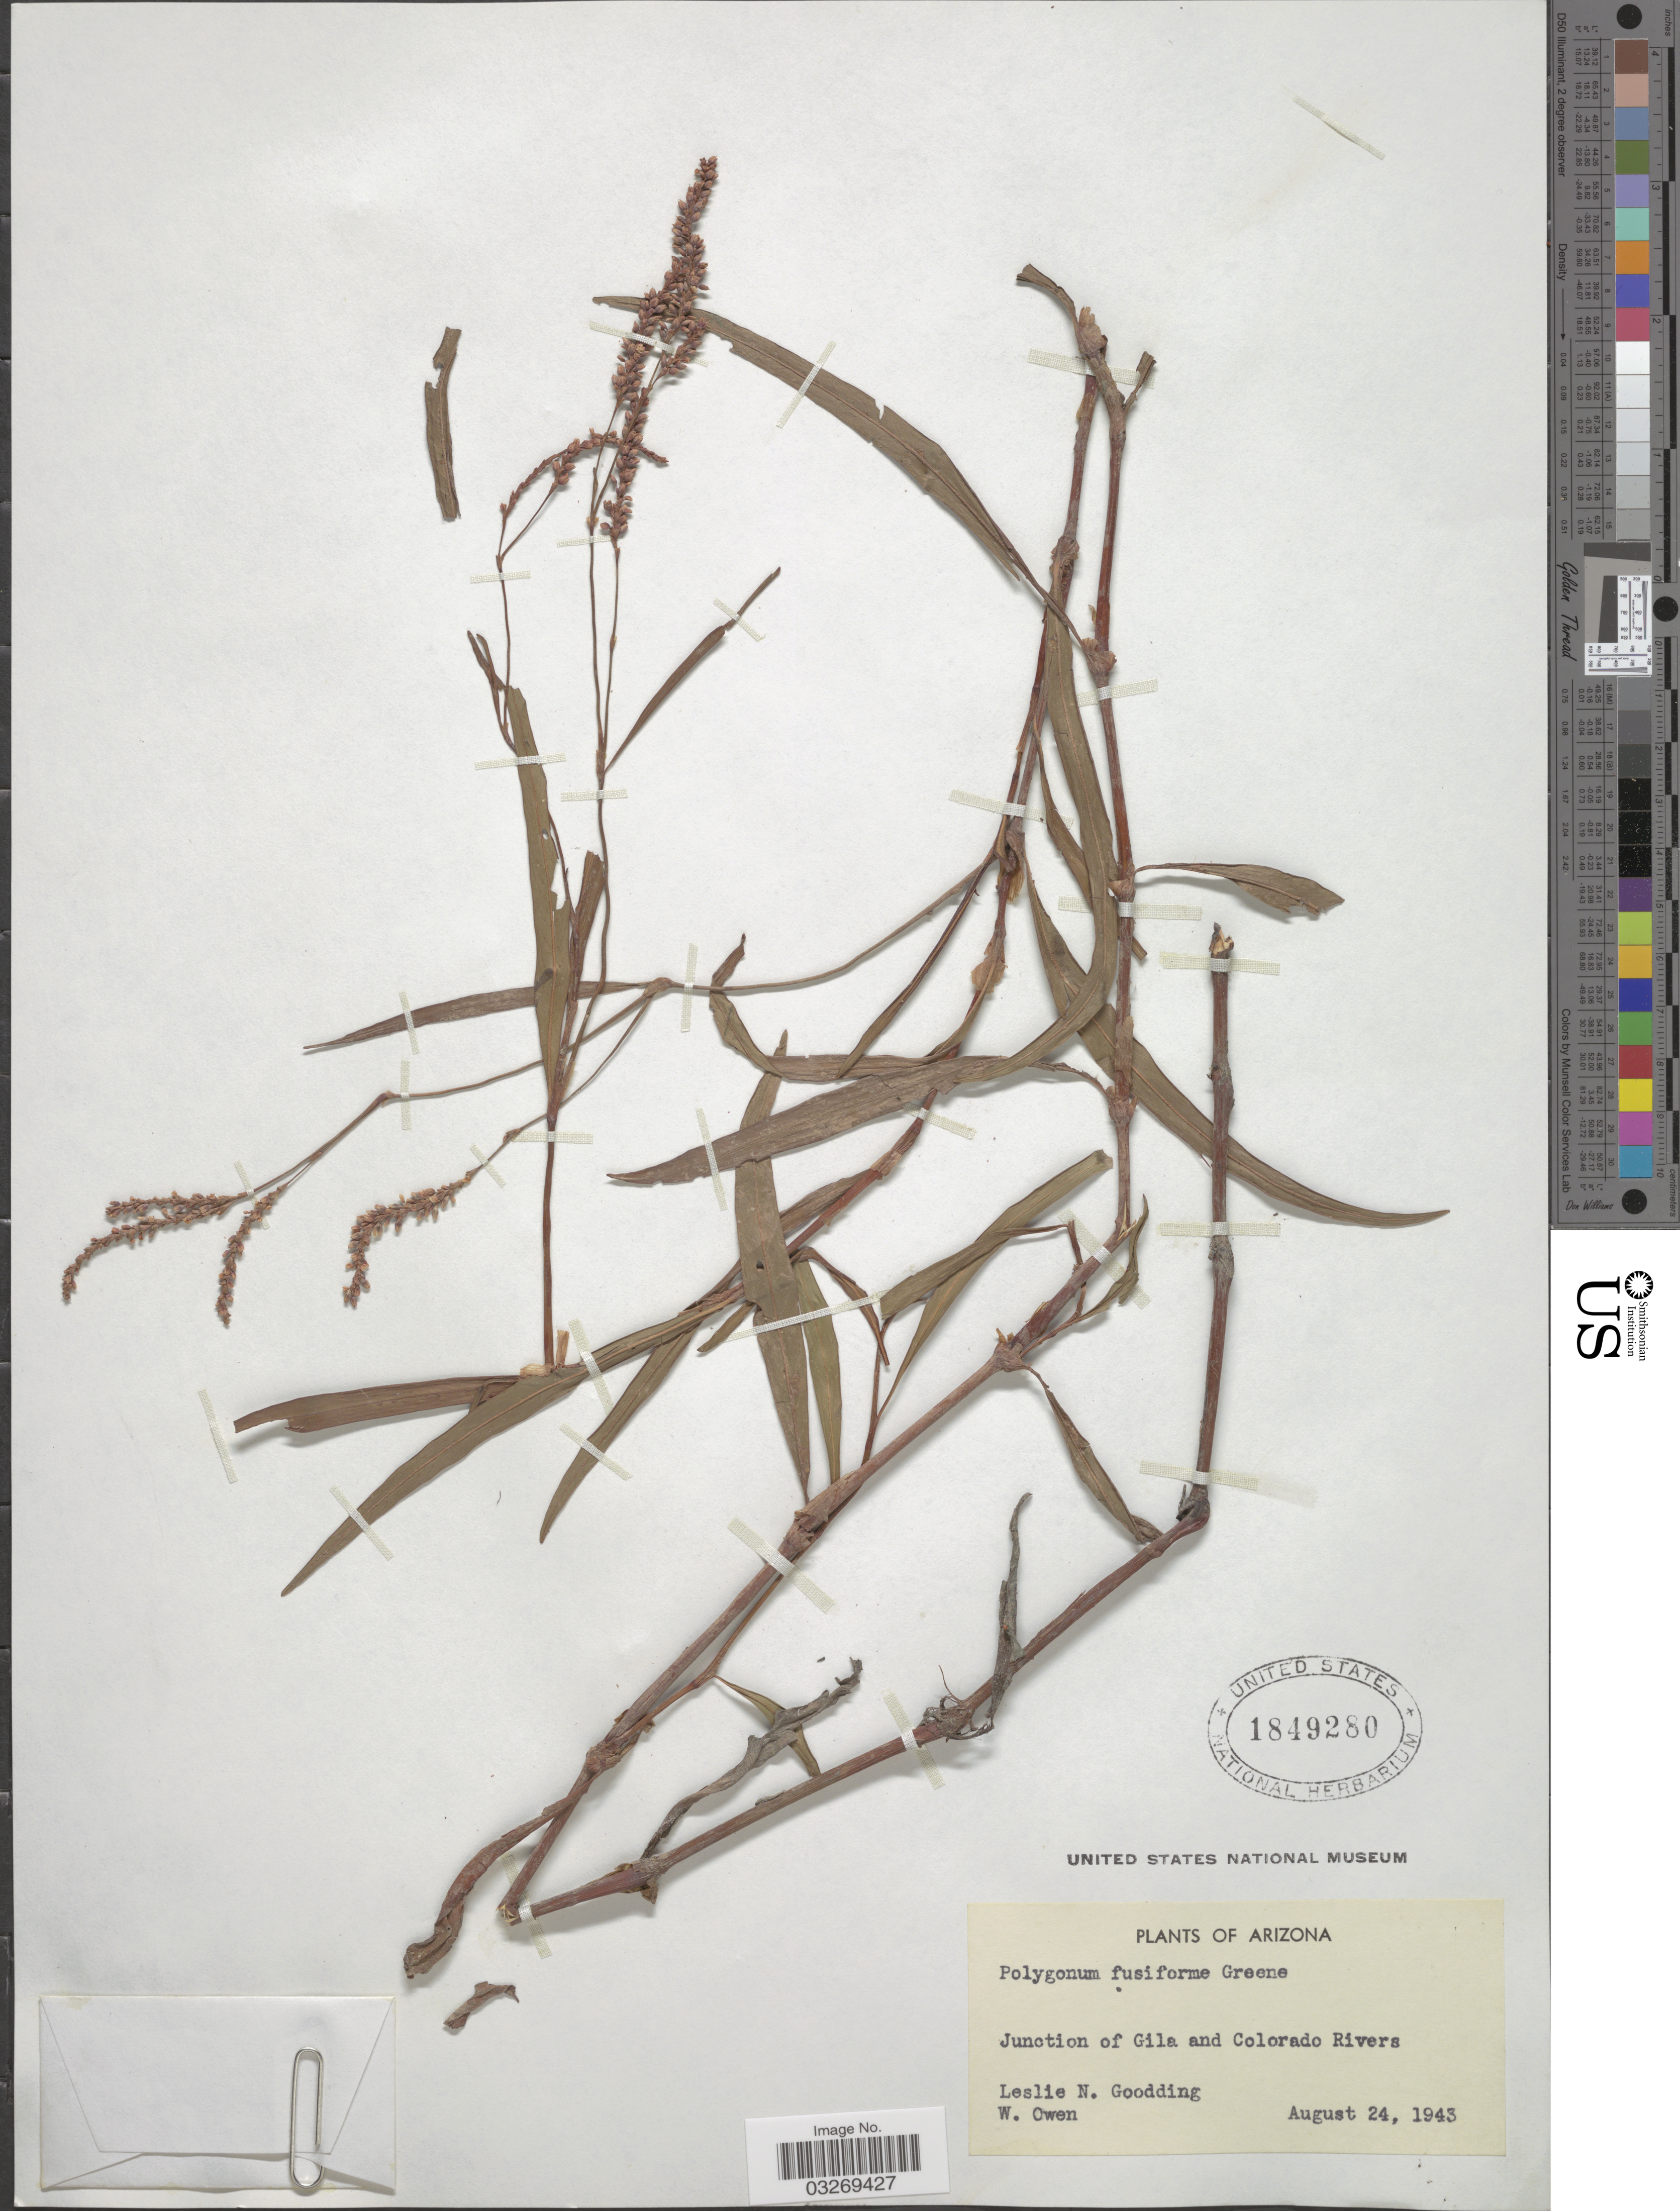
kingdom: Plantae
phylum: Tracheophyta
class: Magnoliopsida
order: Caryophyllales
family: Polygonaceae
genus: Persicaria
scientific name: Persicaria hydropiperoides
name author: (Michx.) Small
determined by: Atha, D. E.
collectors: L. N. Goodding & W. Owen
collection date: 1943-08-24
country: United States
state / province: Arizona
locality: Junction of Gila and Colorado Rivers.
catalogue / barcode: US 1849280